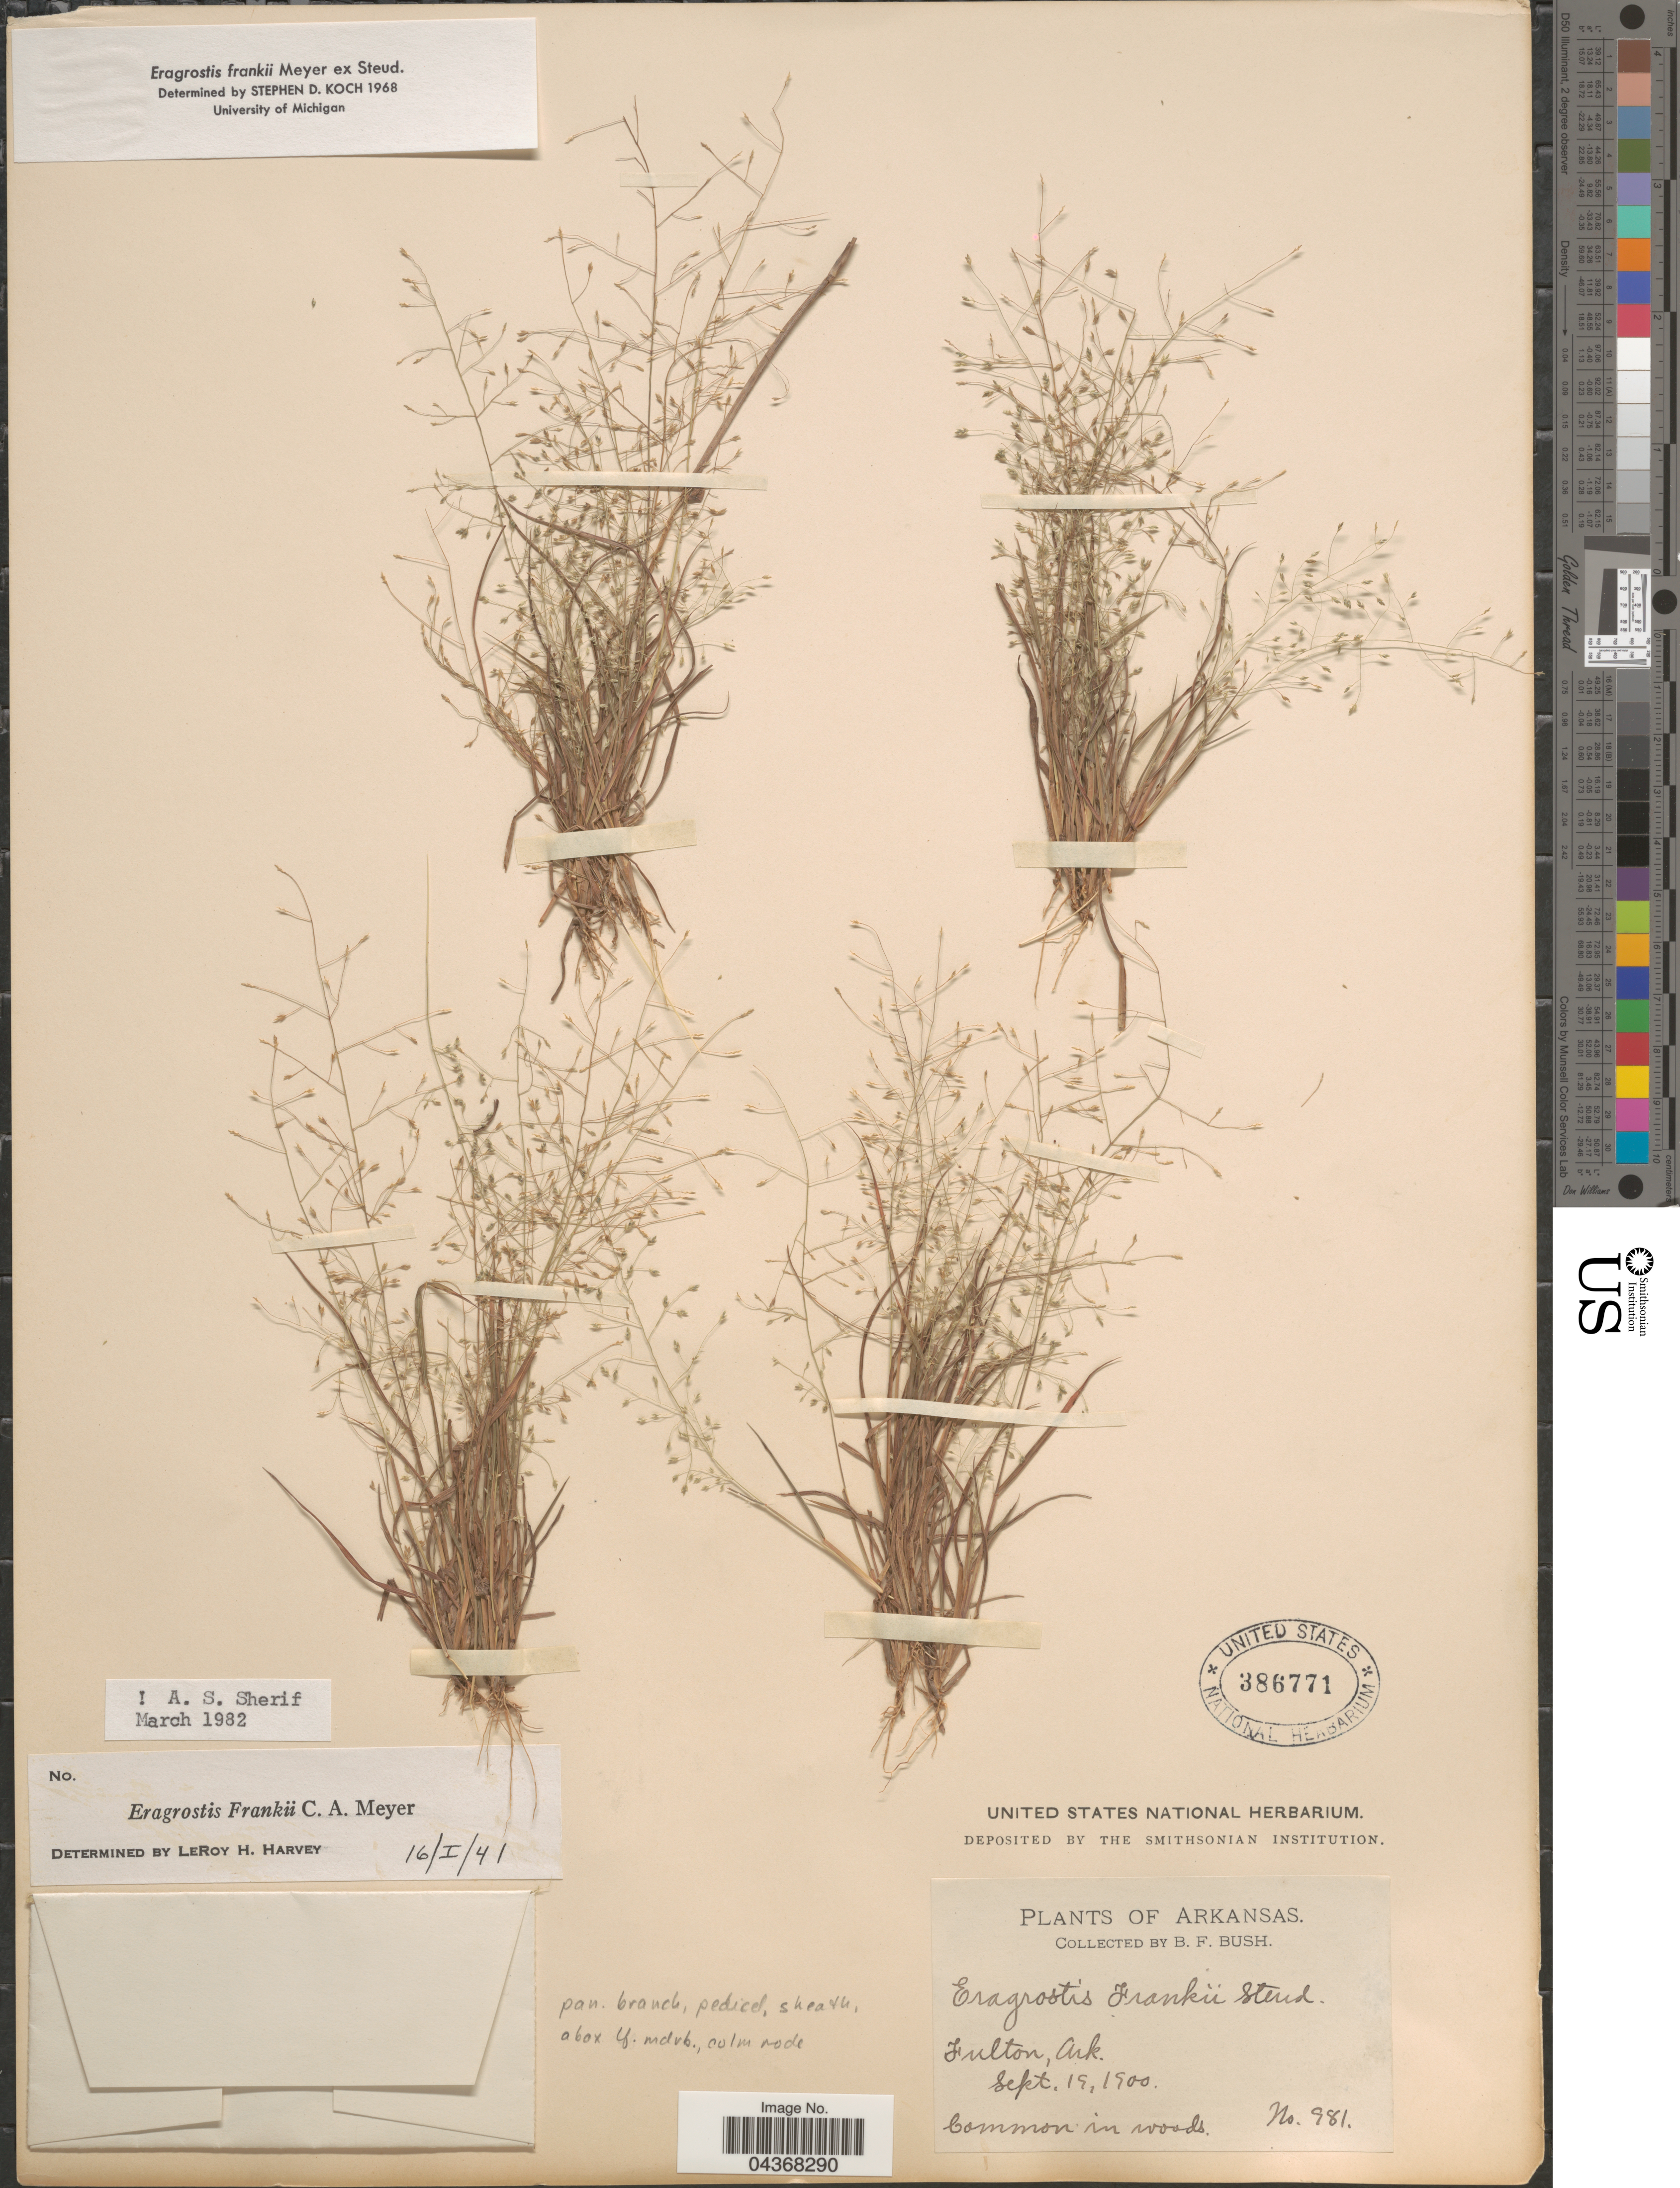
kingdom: Plantae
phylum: Tracheophyta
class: Liliopsida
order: Poales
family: Poaceae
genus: Eragrostis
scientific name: Eragrostis frankii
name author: C.A. Mey. ex Steud.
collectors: B. F. Bush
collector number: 981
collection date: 1900-09-19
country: United States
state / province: Arkansas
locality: Fulton.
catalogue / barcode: US 386771